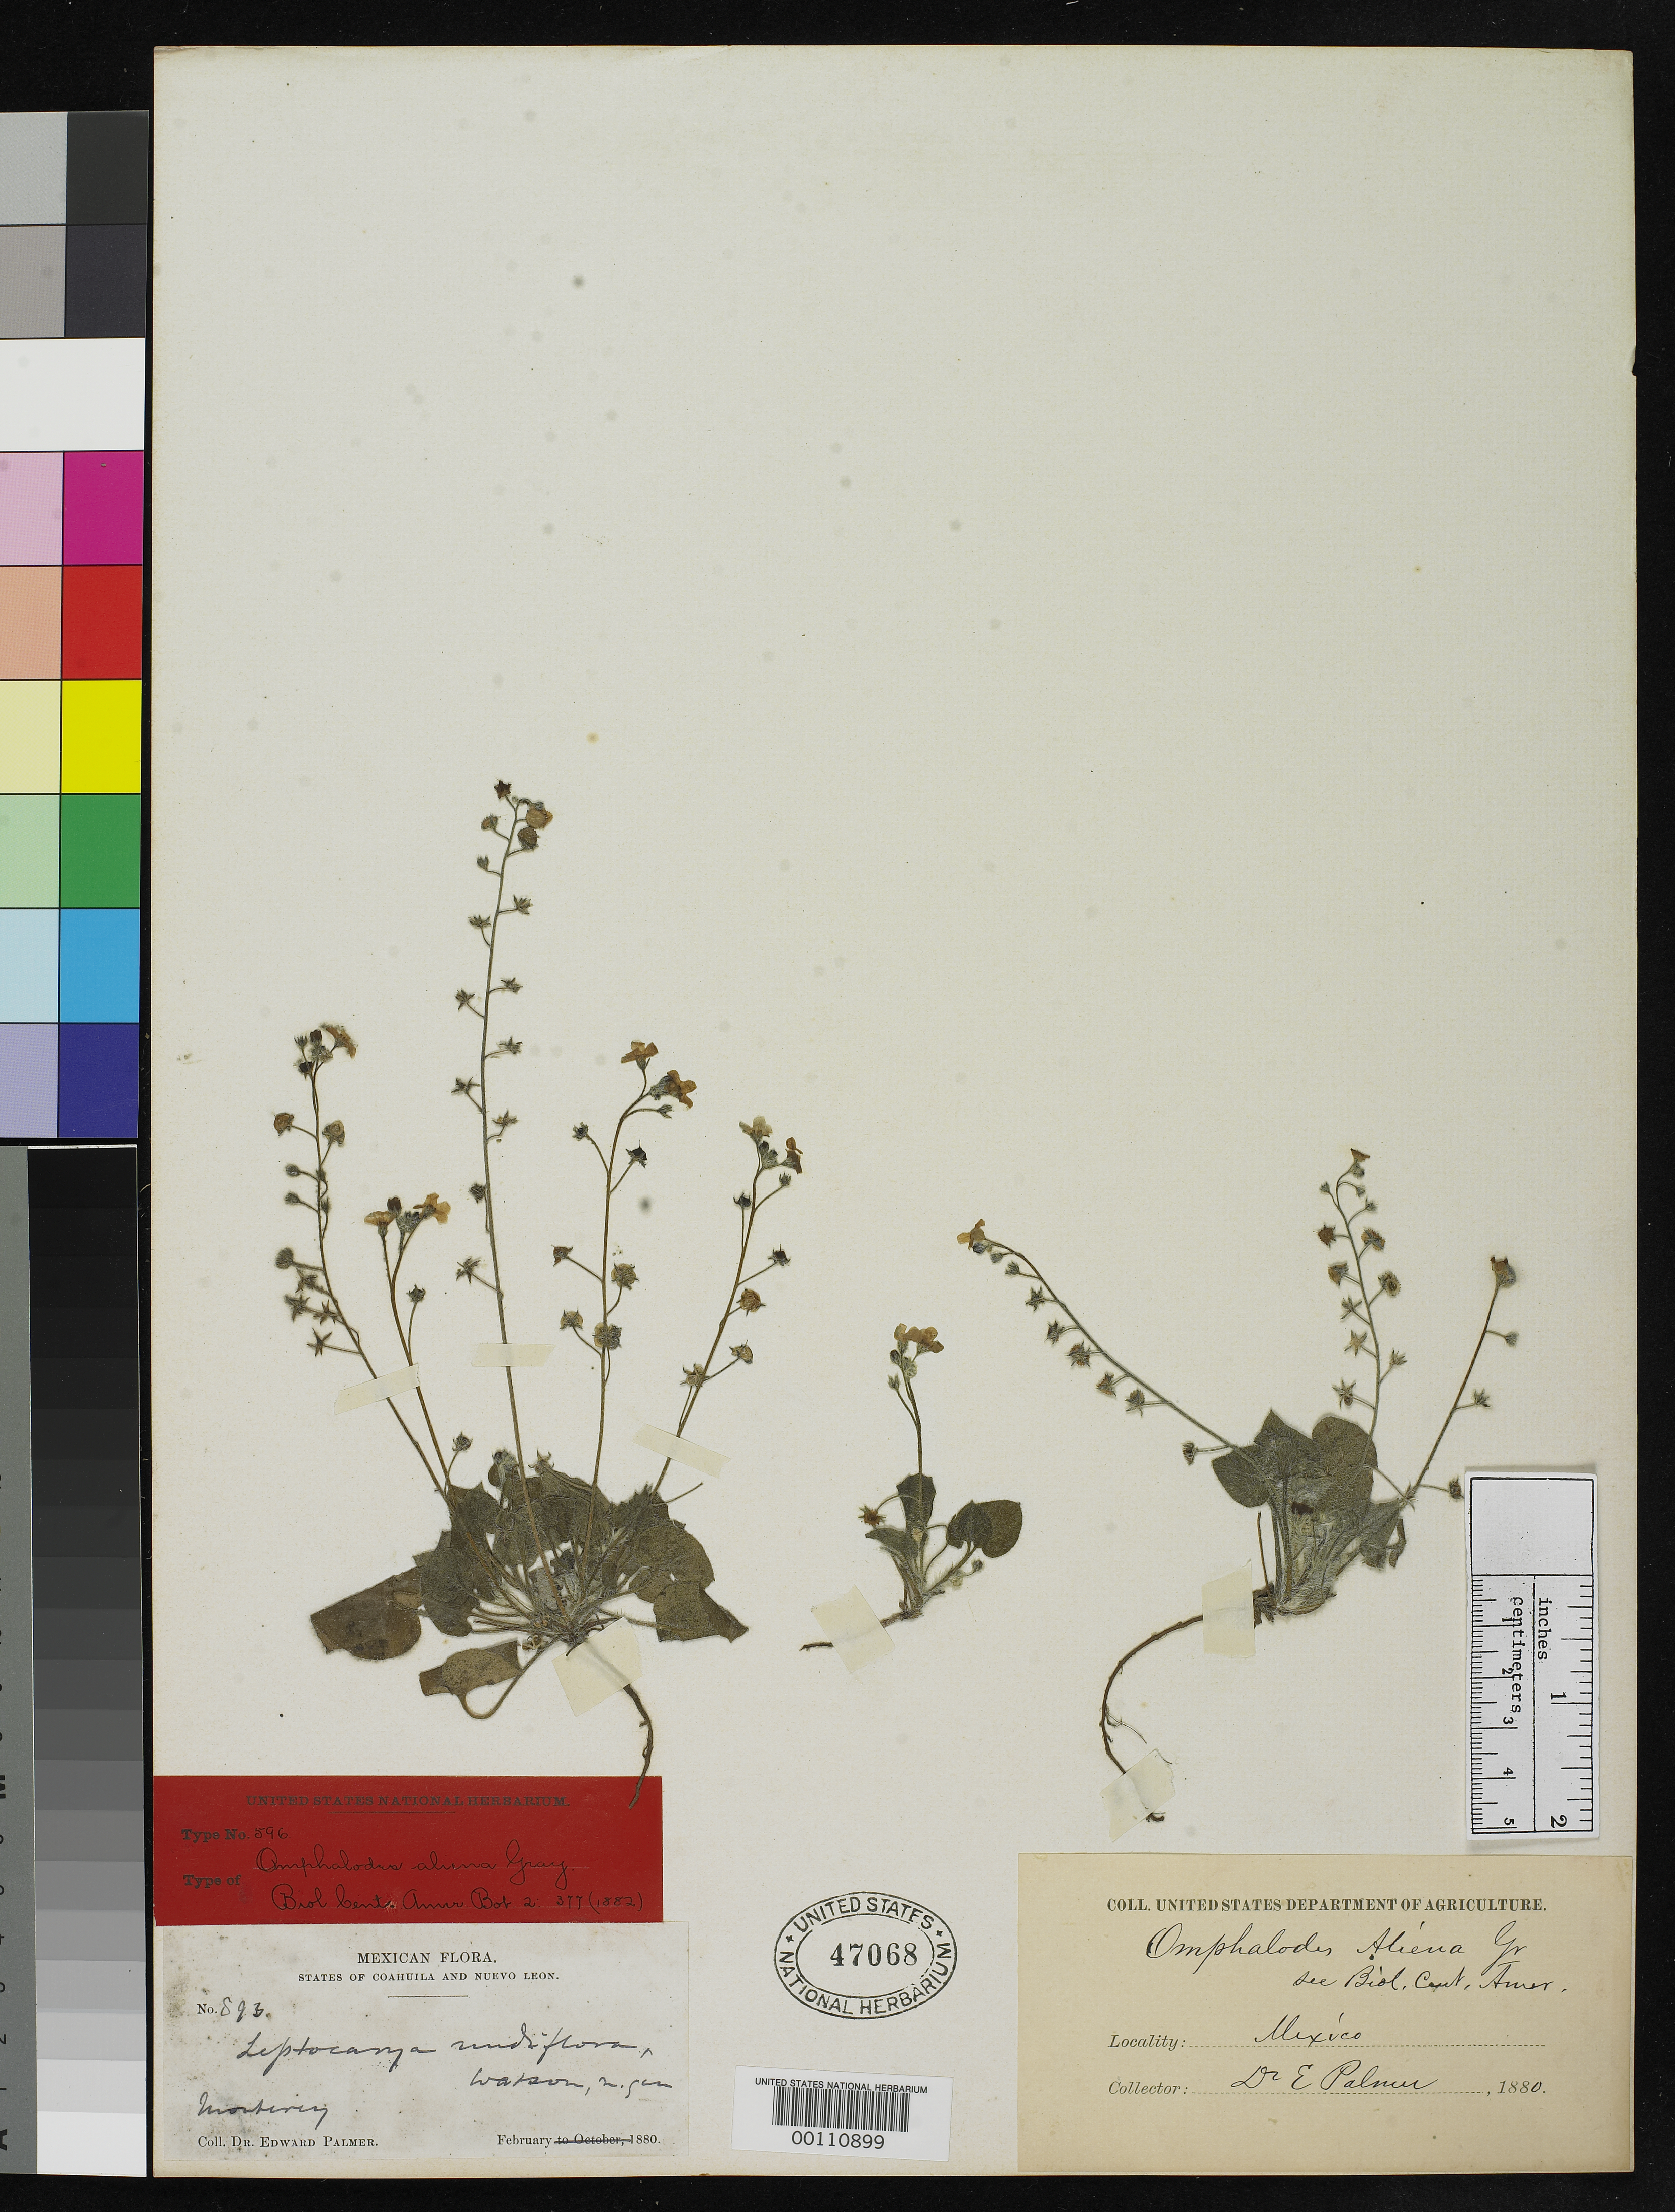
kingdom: Plantae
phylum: Tracheophyta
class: Magnoliopsida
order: Boraginales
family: Boraginaceae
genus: Omphalodes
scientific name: Omphalodes aliena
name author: A. Gray ex Hemsl.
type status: Isotype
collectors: E. Palmer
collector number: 893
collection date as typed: Feb 1880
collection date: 1880-02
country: Mexico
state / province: Nuevo León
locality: Monterrey.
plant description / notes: Protologue (mis) cites type as Palmer 873; both US duplicates and duplicate at K (presumable holotype) are numbered 893.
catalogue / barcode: US 47068